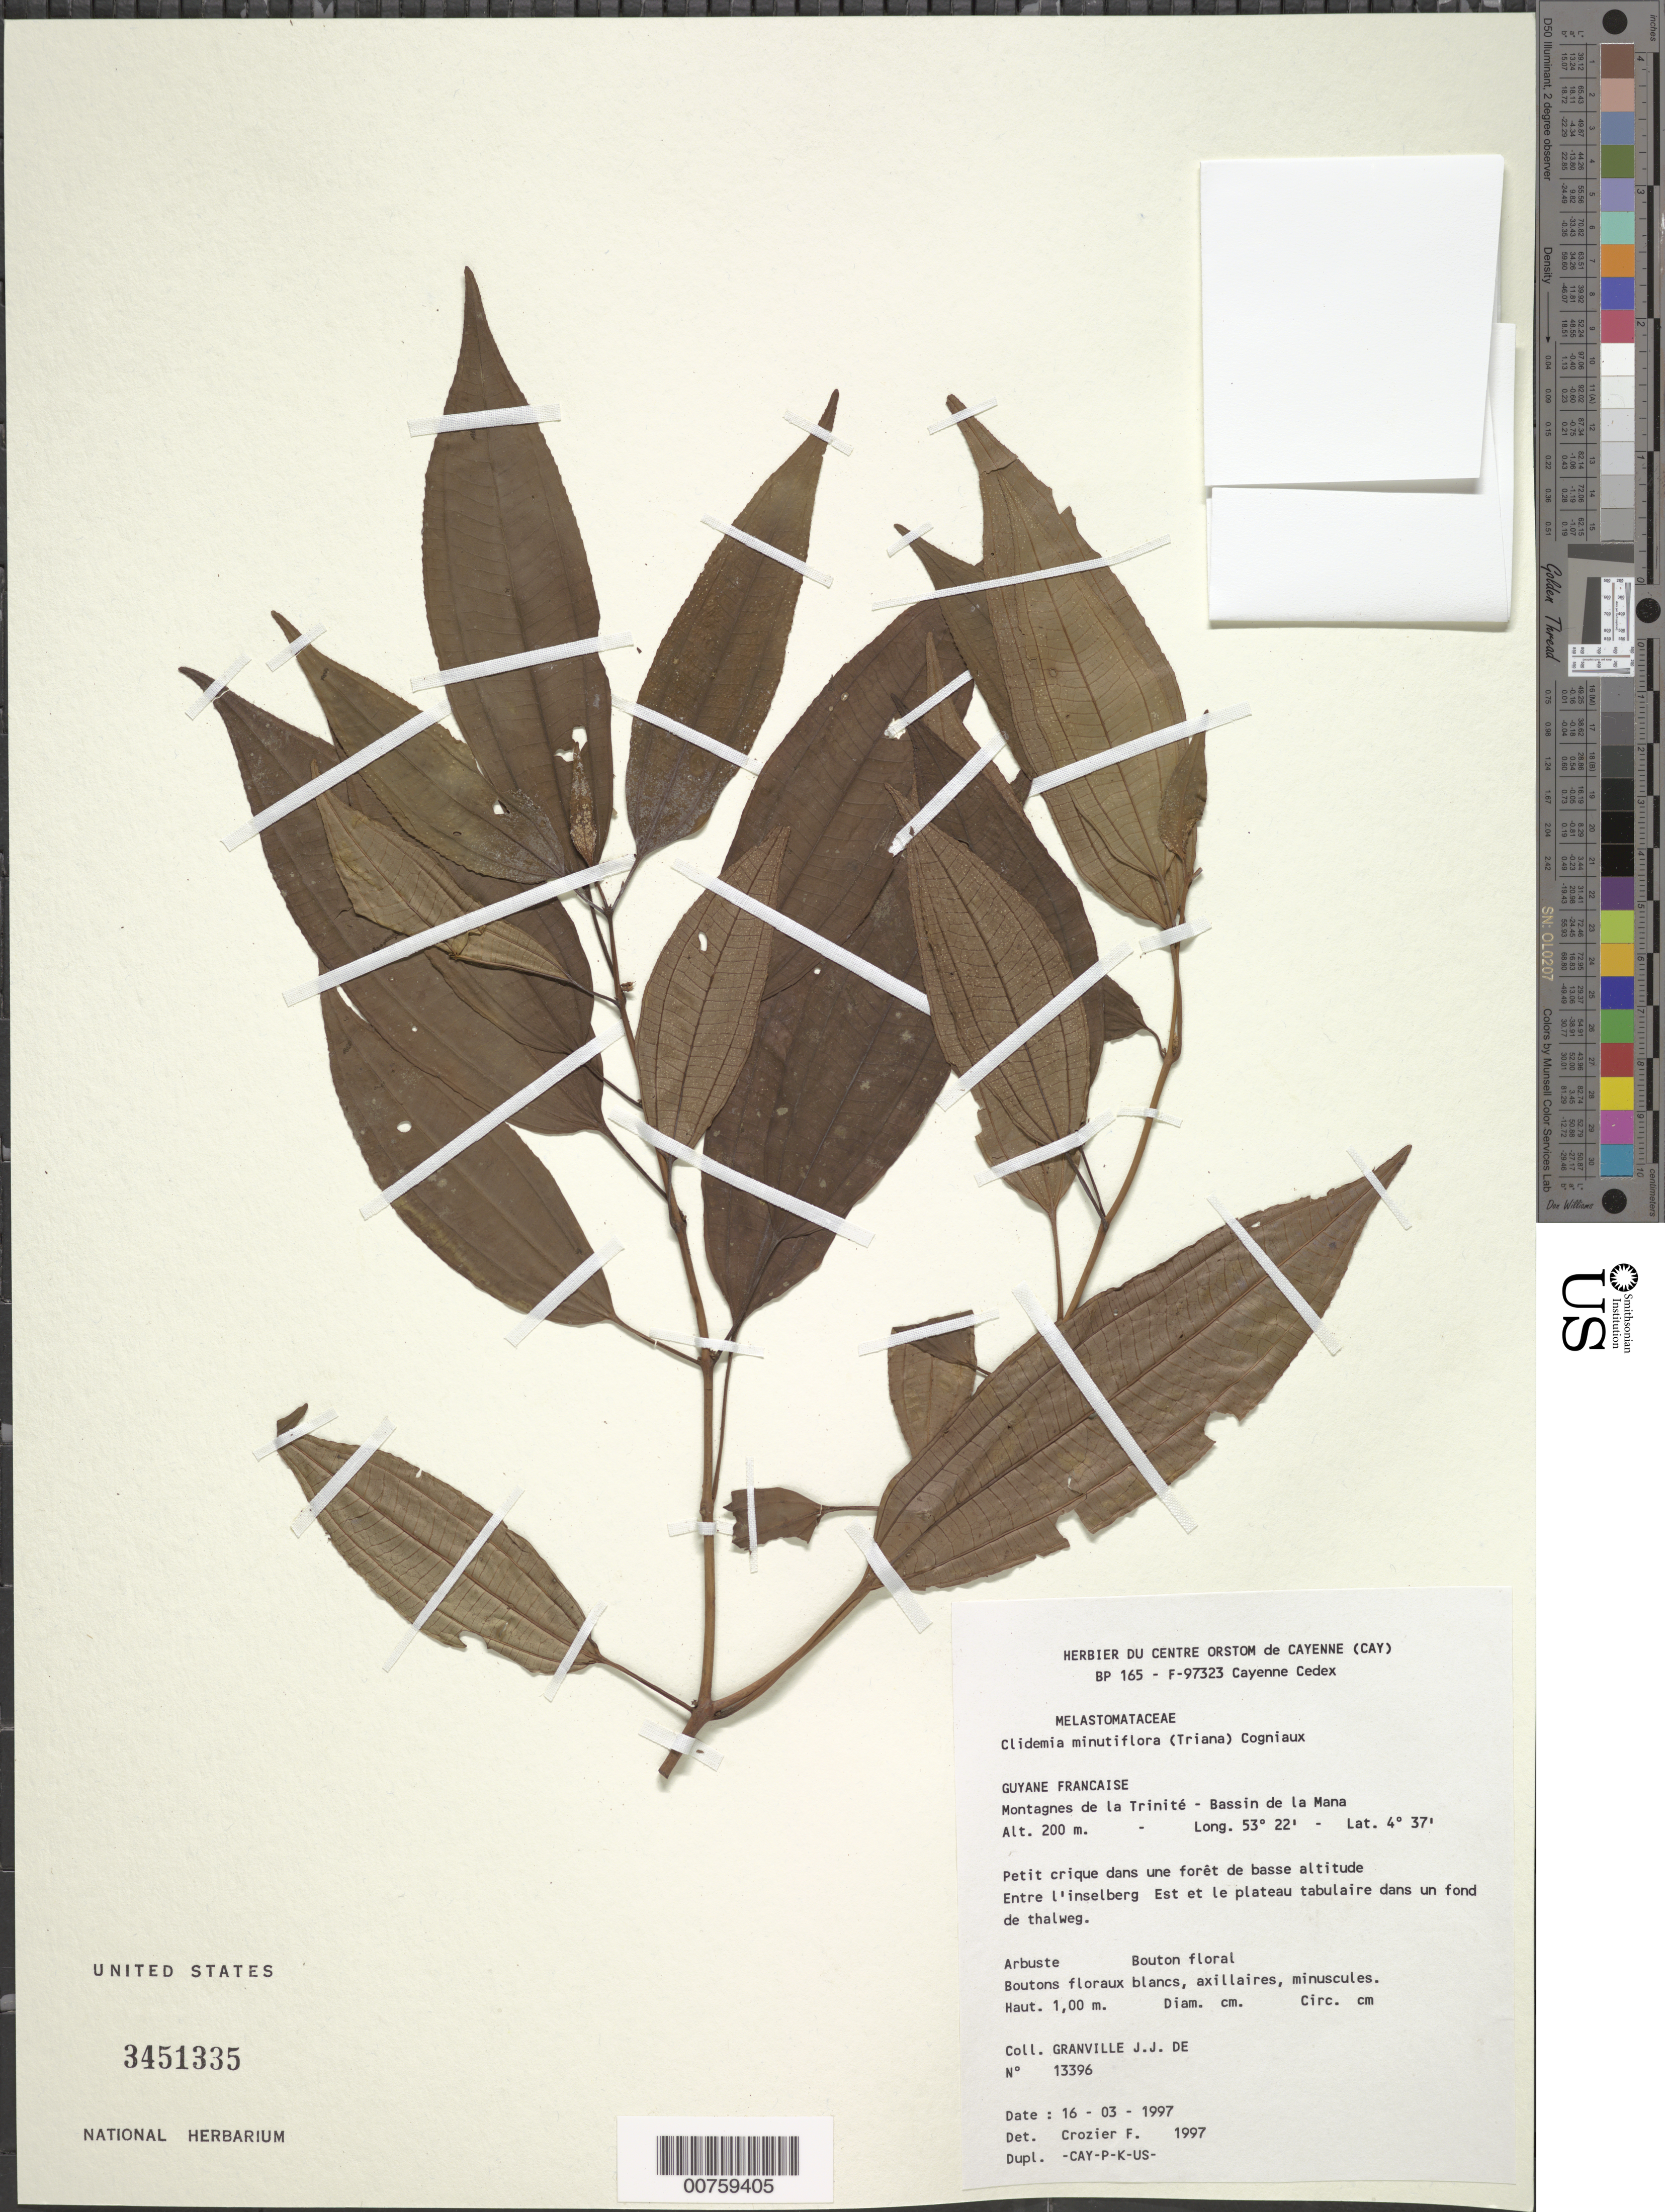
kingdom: Plantae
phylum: Tracheophyta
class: Magnoliopsida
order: Myrtales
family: Melastomataceae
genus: Clidemia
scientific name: Clidemia minutiflora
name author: (Triana) Cogn.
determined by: Michelangeli, F. A.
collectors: J.-J. de Granville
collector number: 13396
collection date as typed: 16-Mar-97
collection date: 1997-03-16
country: French Guiana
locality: Montagnes de la Trinité, Bassin de la Mana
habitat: Petit crique dans une forêt de basse altitude. Entre l'inselberg est et le plateau tabulaire dans un fond de thalweg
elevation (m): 200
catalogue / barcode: US 3451335